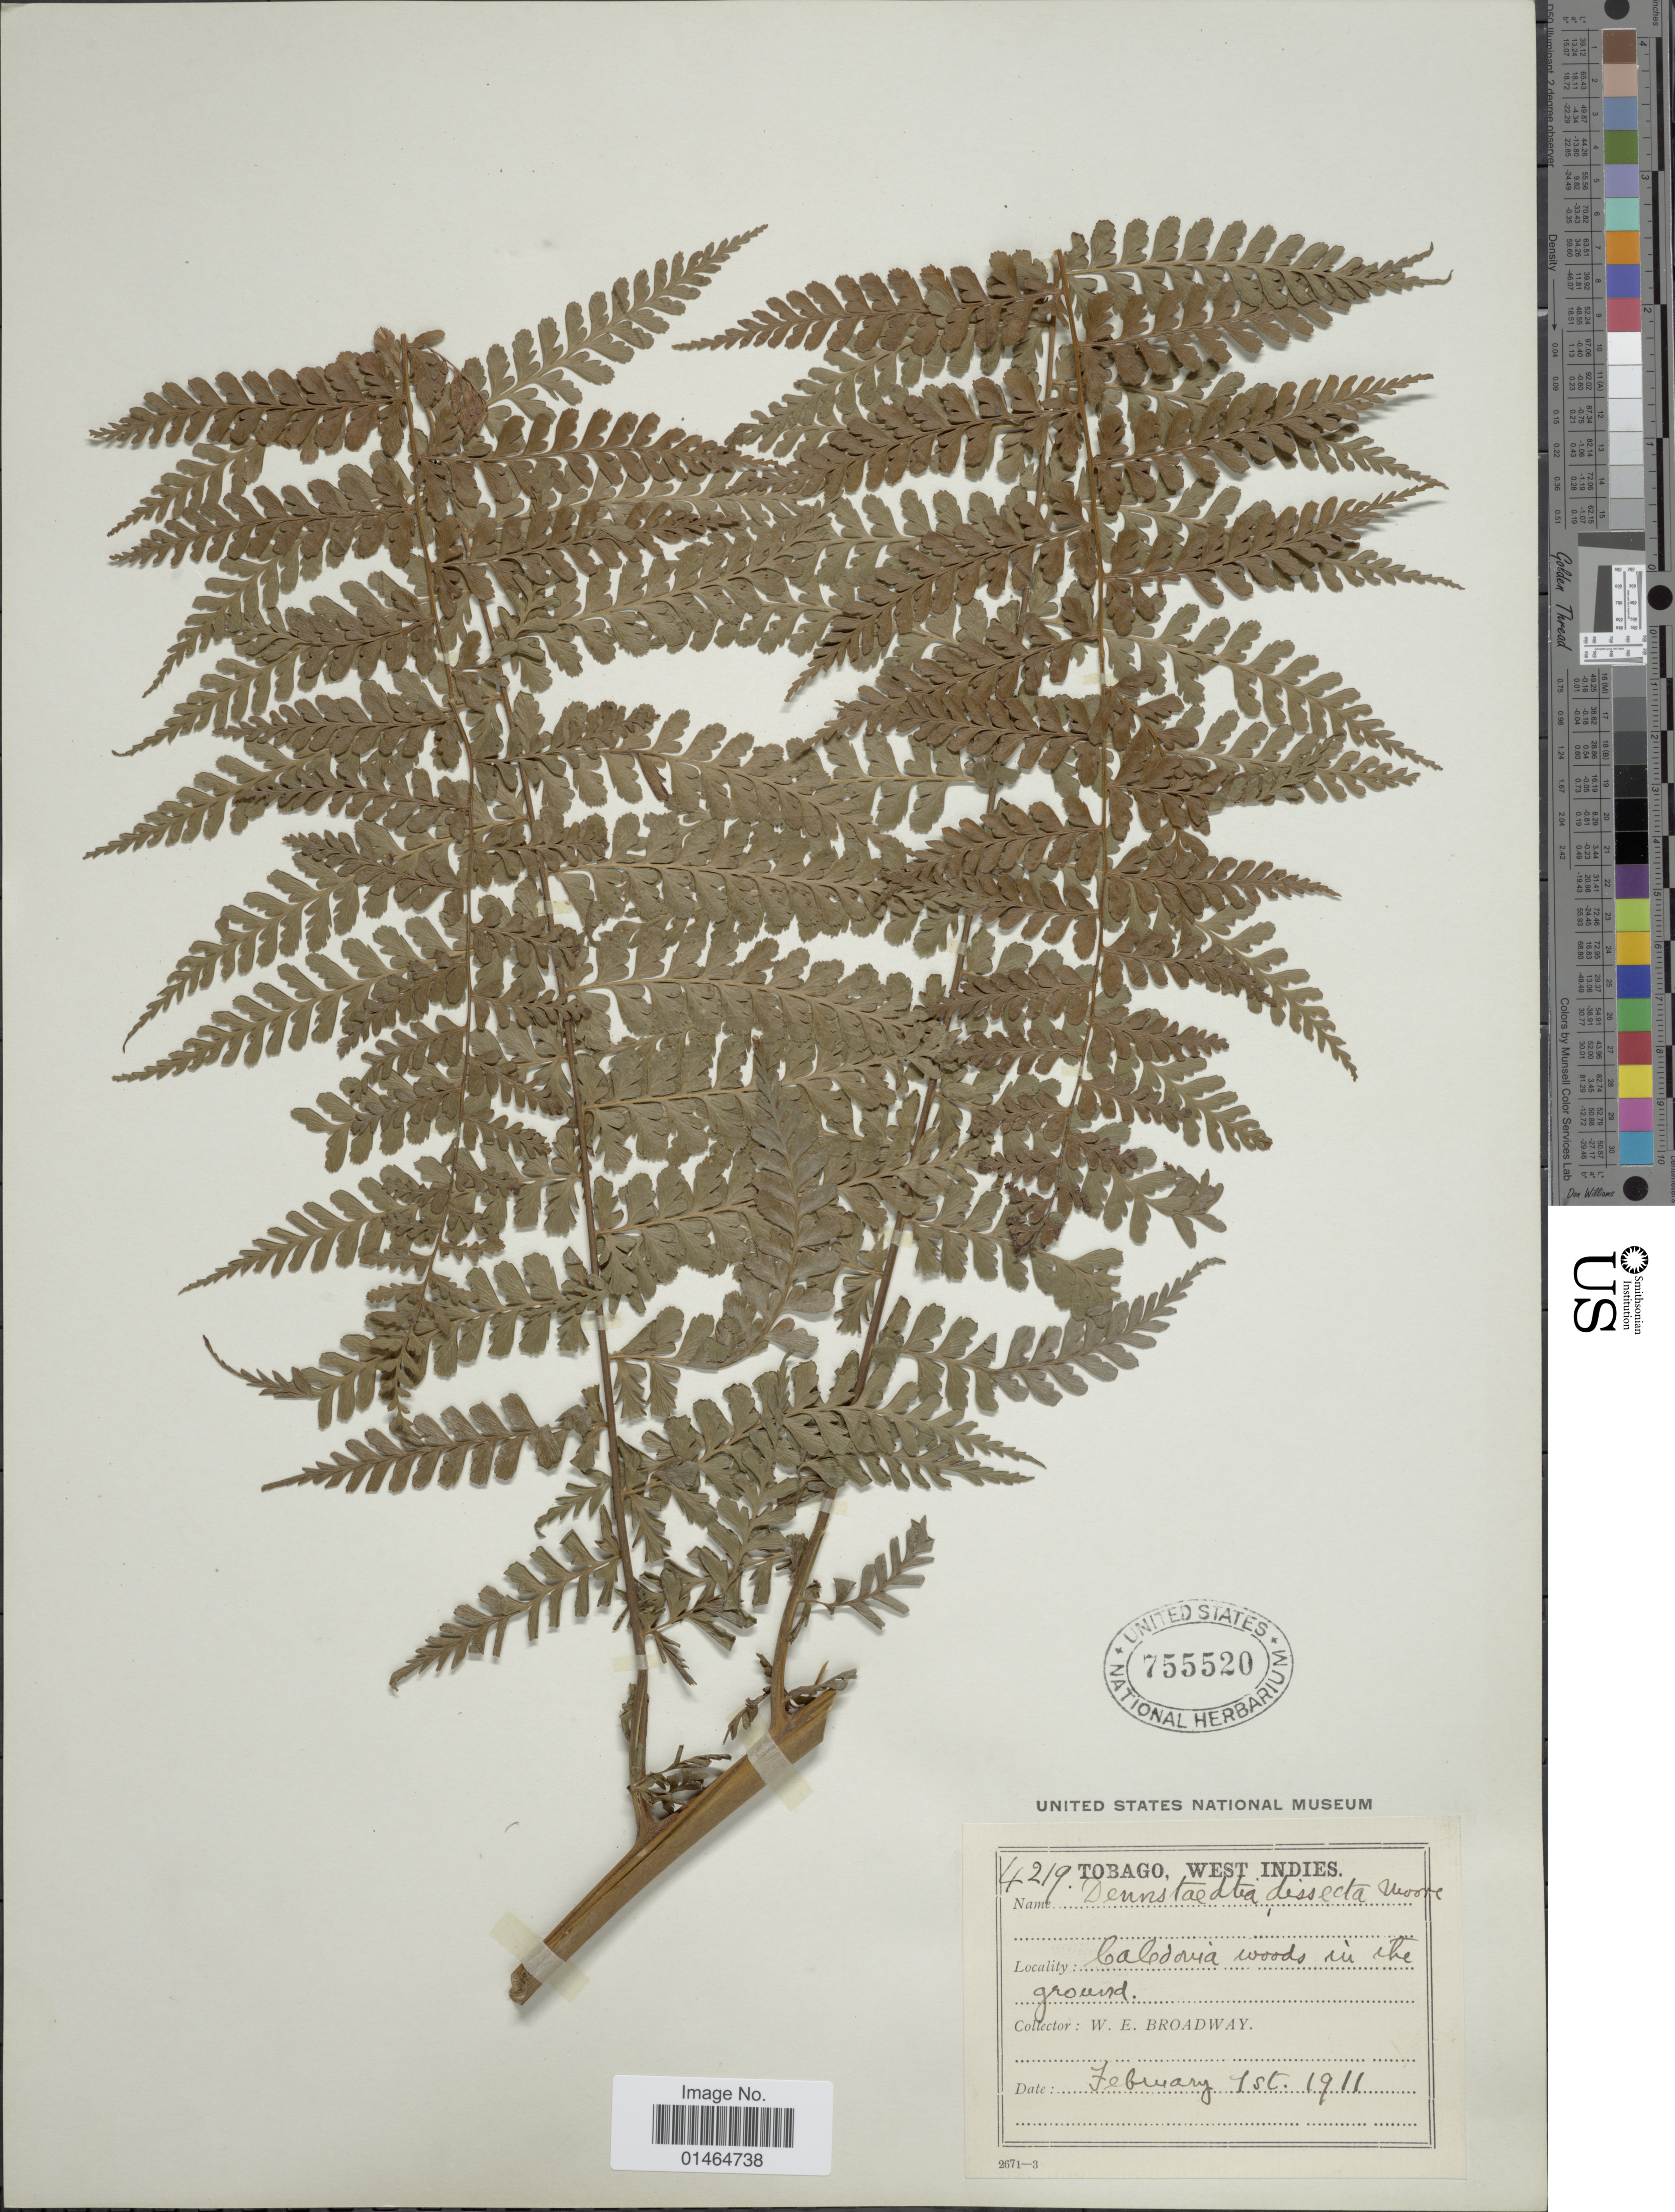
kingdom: Plantae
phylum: Tracheophyta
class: Polypodiopsida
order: Polypodiales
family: Dennstaedtiaceae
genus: Dennstaedtia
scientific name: Dennstaedtia dissecta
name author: (Sw.) T. Moore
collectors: W. E. Broadway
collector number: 4219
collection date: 1911-02-01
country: Trinidad and Tobago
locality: Tobago, West Indies. Caledonia woods in the ground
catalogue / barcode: US 755520